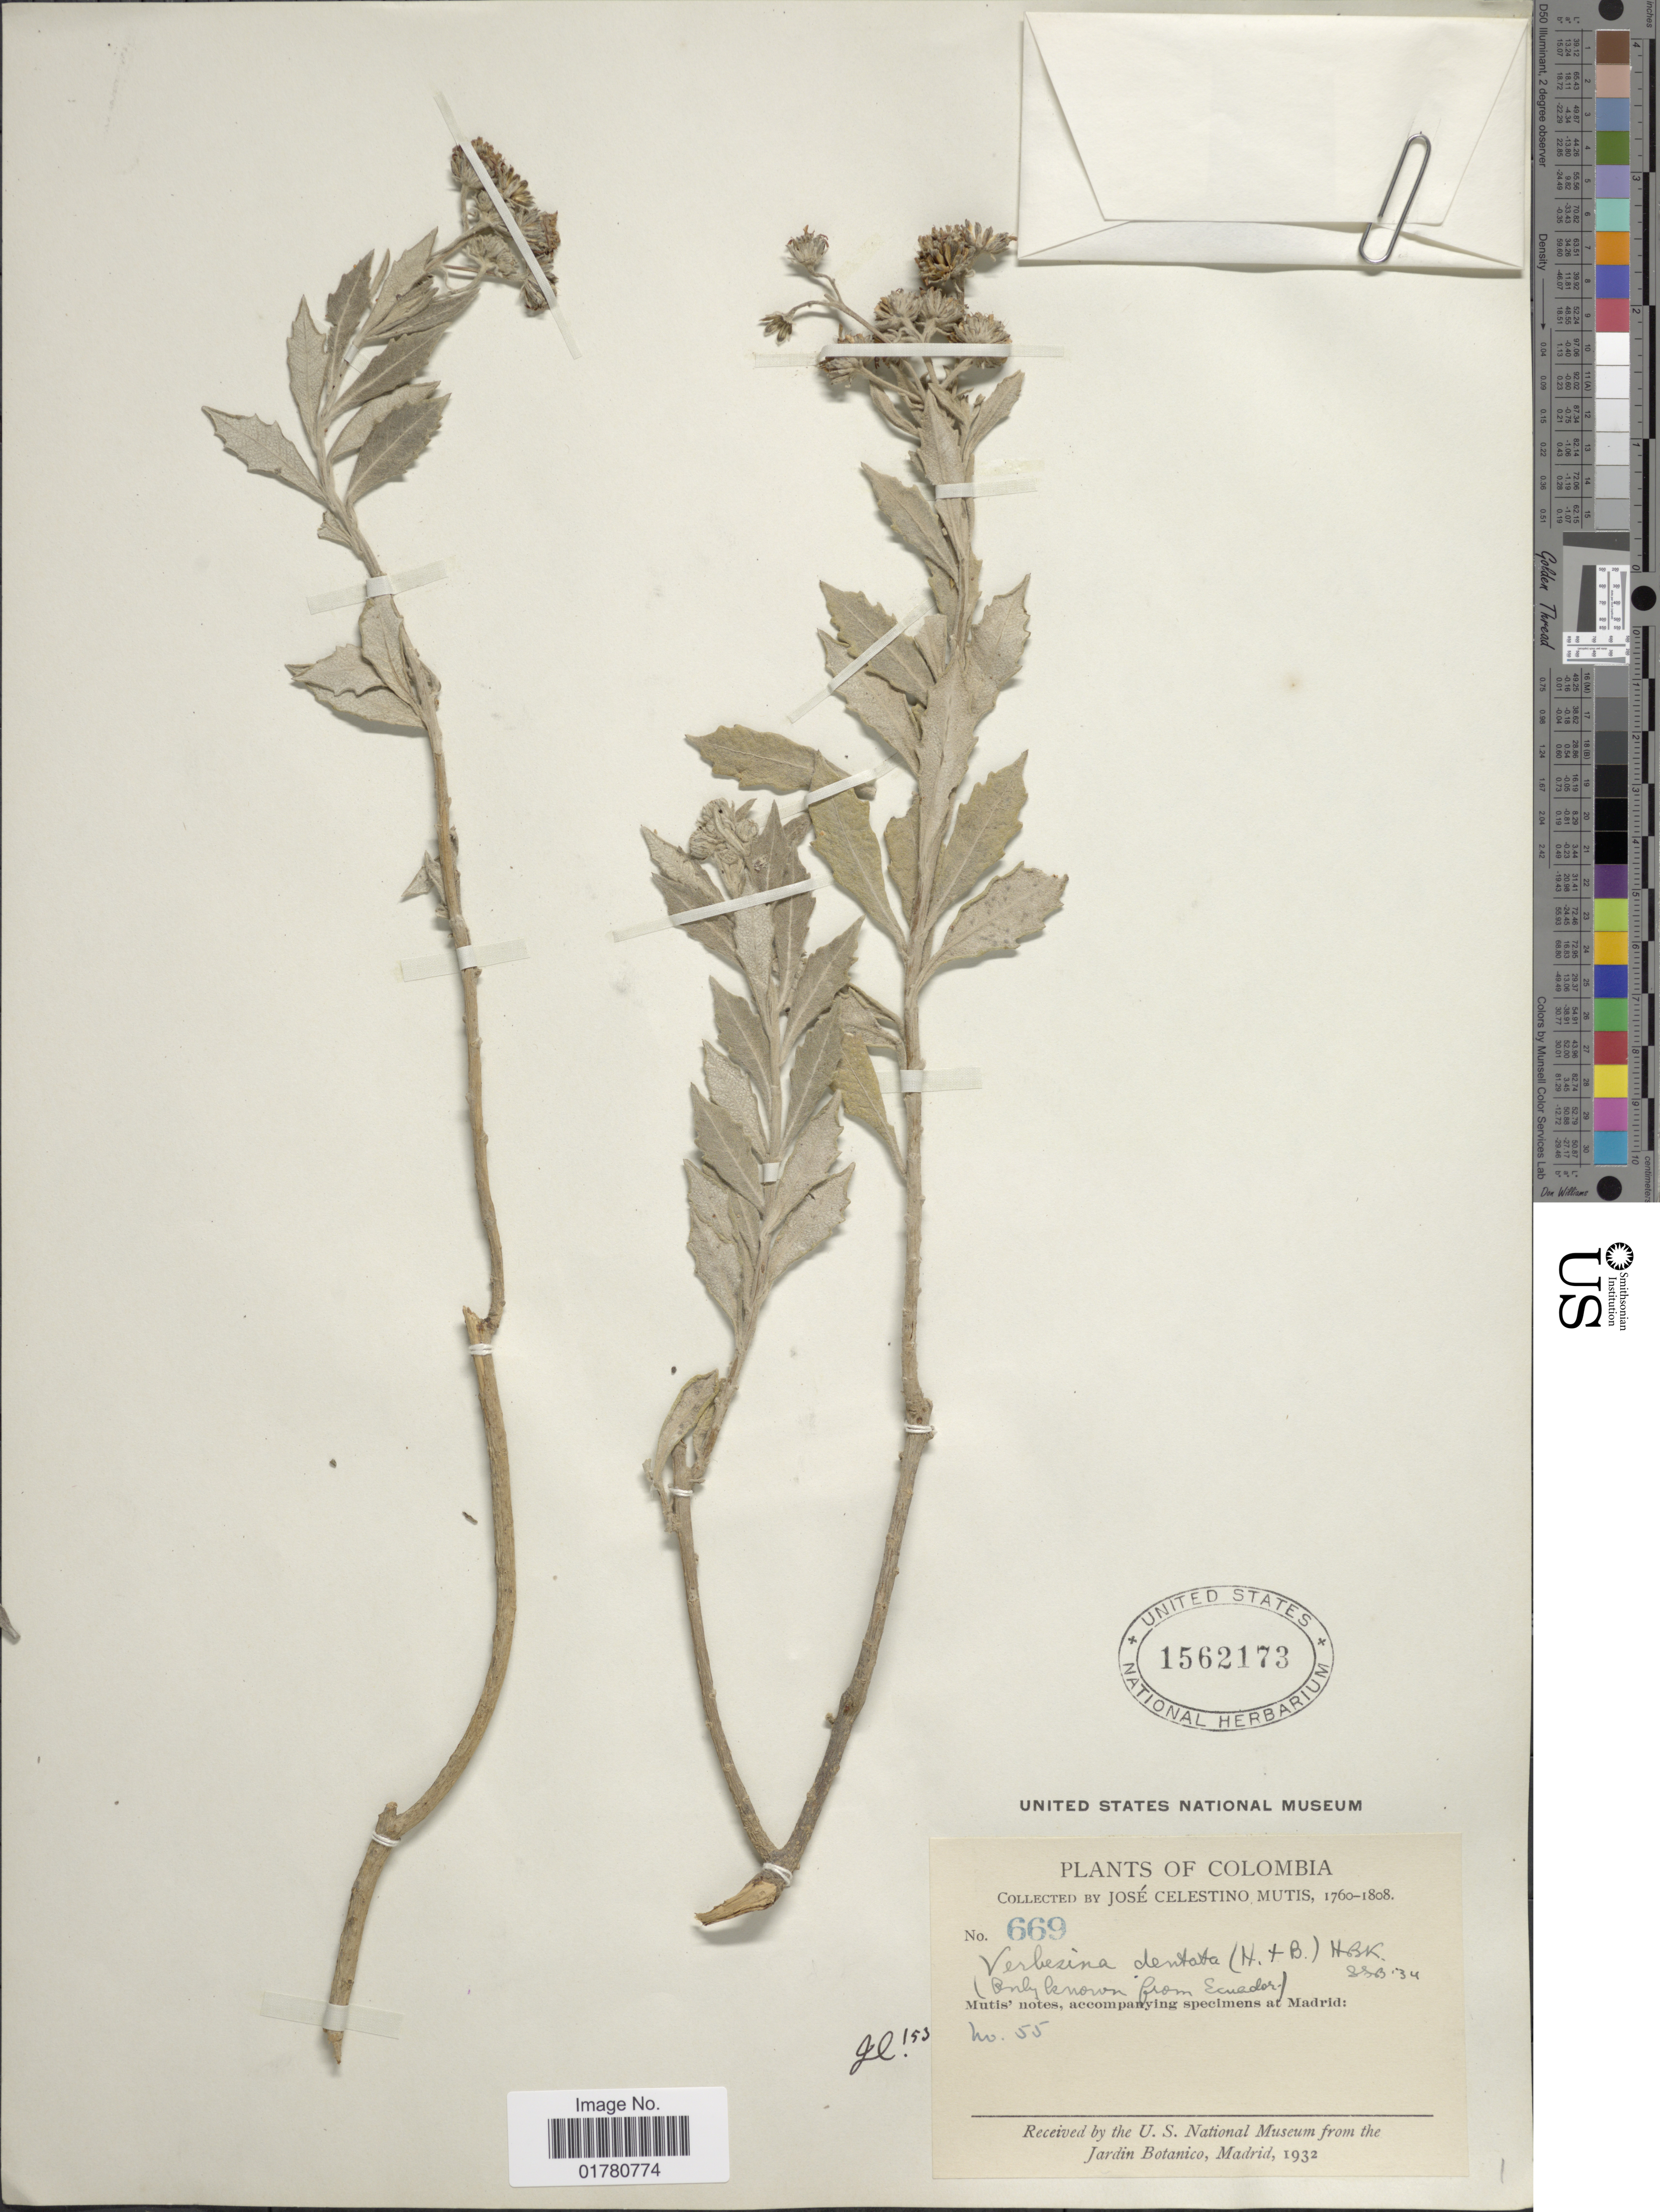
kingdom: Plantae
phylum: Tracheophyta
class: Magnoliopsida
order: Asterales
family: Asteraceae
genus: Verbesina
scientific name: Verbesina dentata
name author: Kunth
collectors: J. C. B. Mutis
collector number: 669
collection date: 1760/1808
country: Colombia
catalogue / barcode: US 1562173